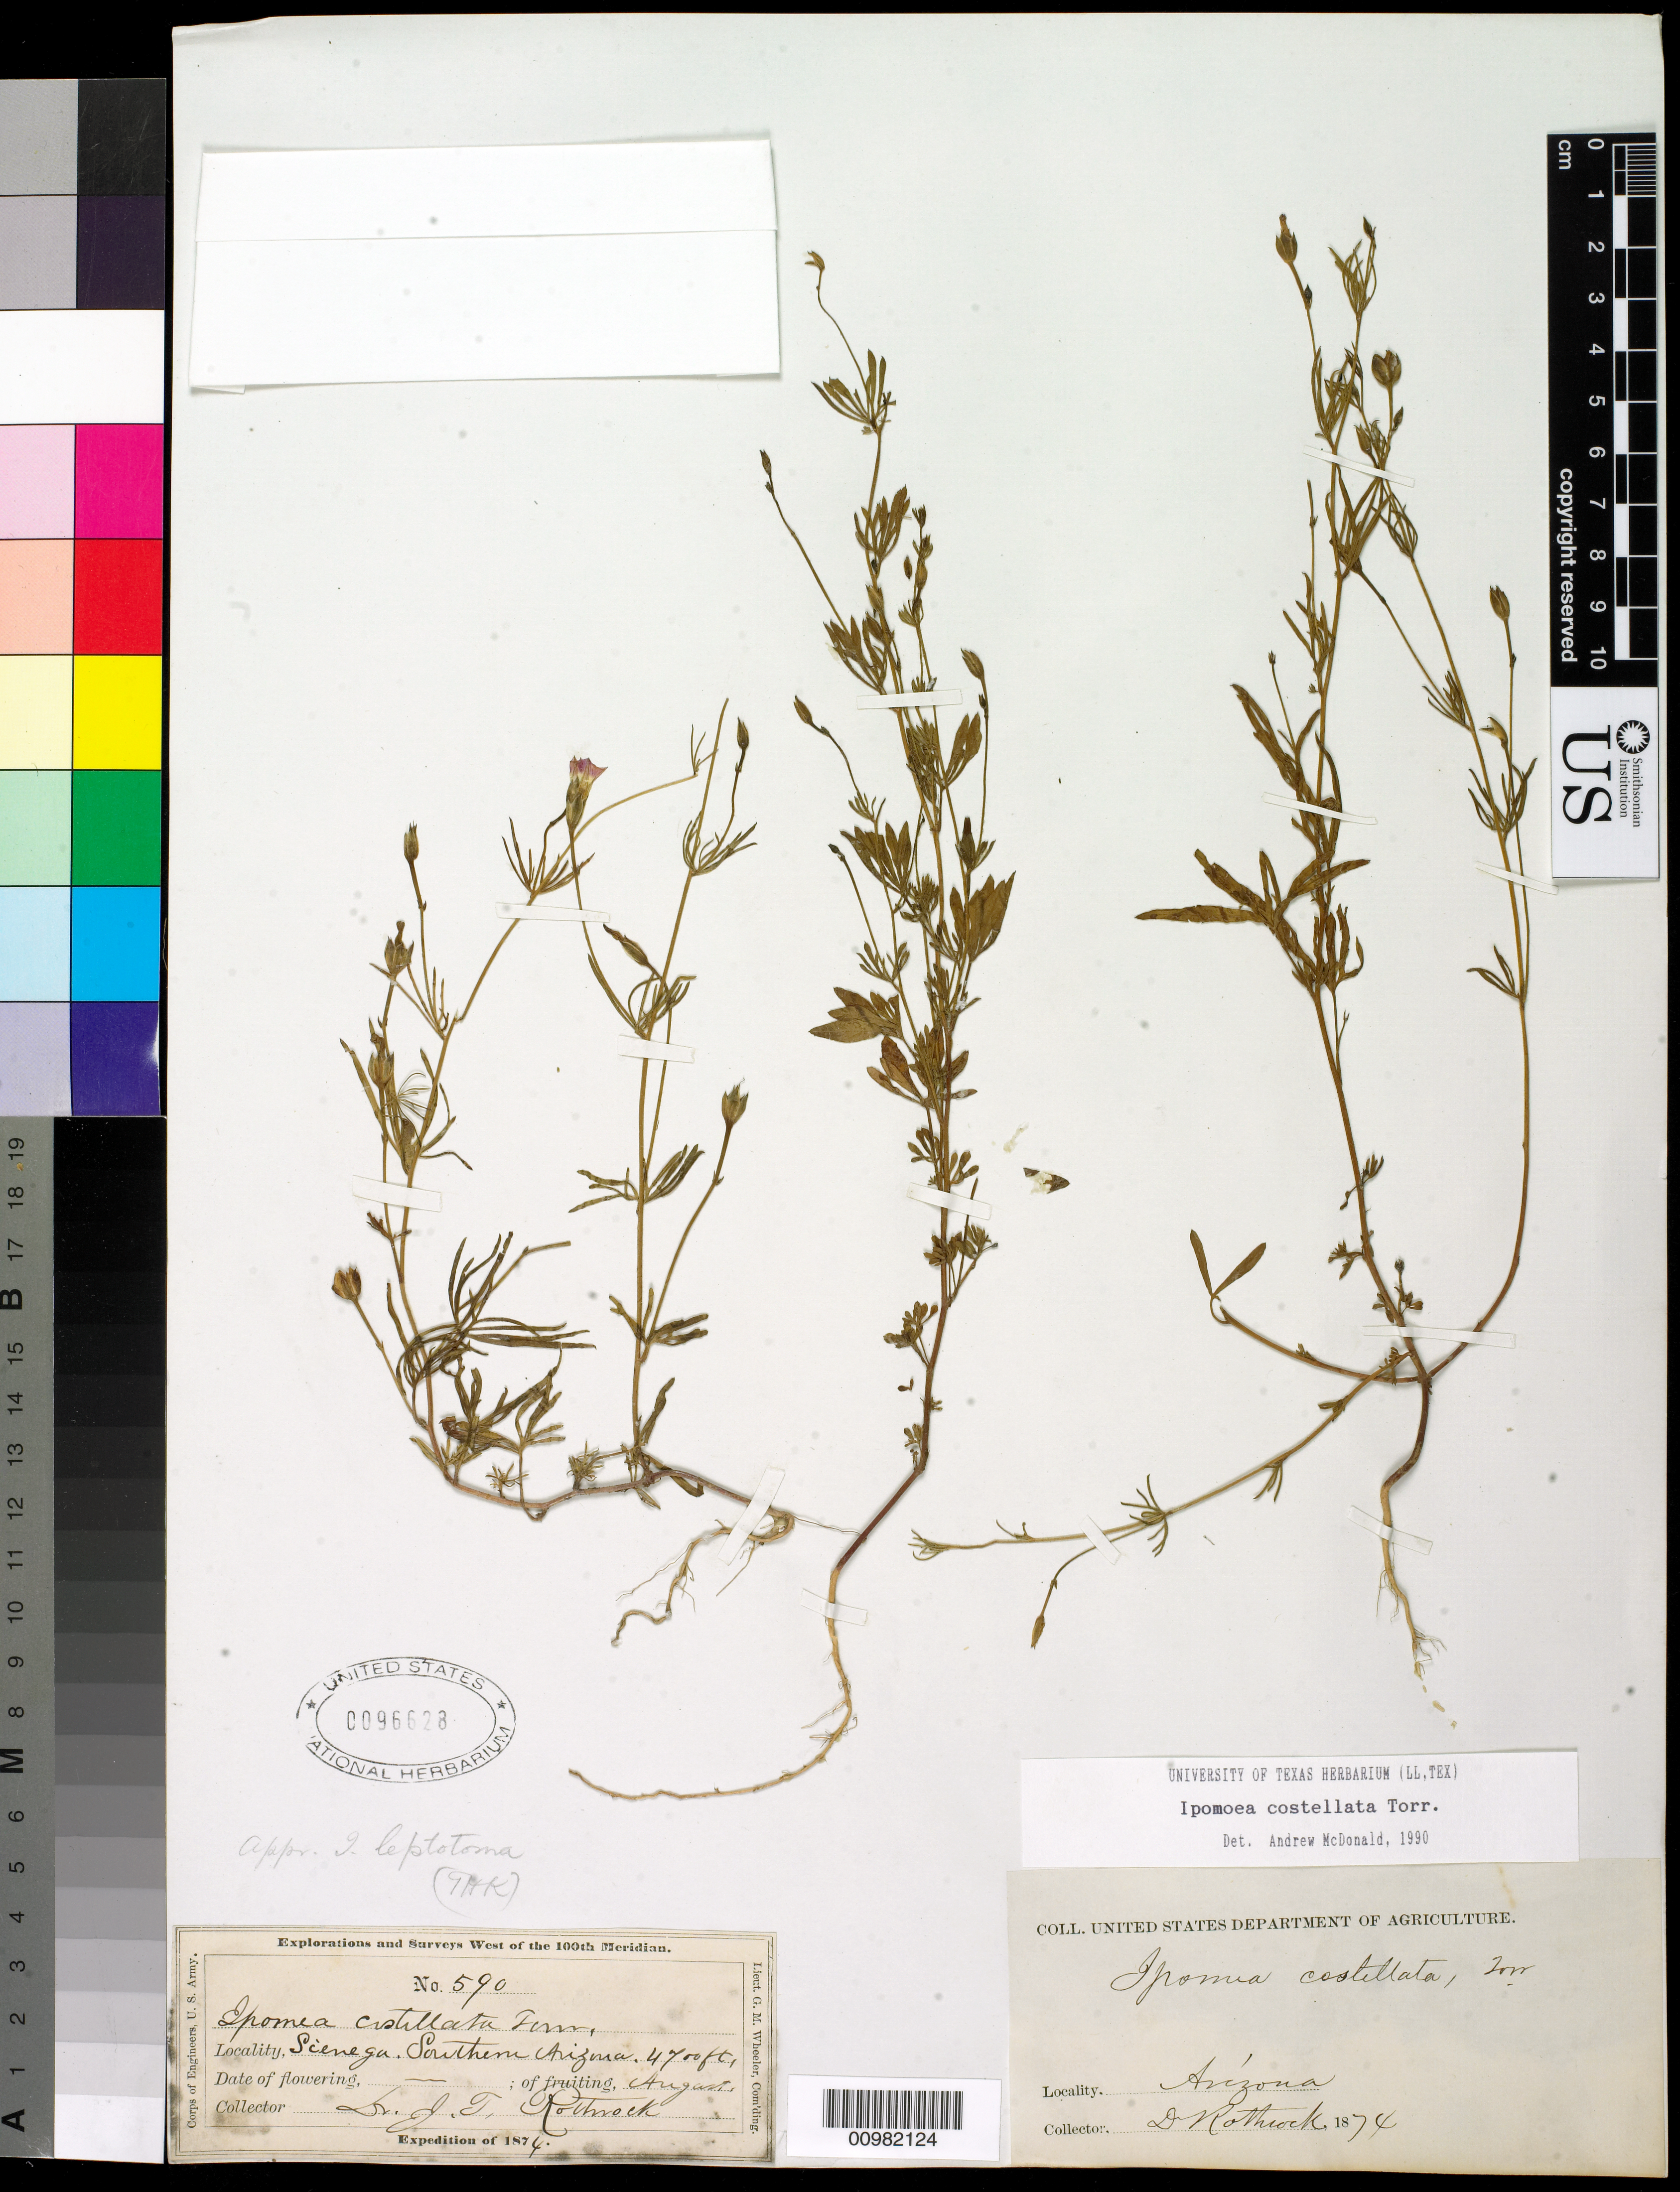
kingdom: Plantae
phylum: Tracheophyta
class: Magnoliopsida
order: Solanales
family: Convolvulaceae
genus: Ipomoea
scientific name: Ipomoea costellata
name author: Torr.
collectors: J. T. Rothrock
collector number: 590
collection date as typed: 1874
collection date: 1874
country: United States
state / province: Arizona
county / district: Graham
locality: Sienega. Southern Arizona.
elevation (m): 1433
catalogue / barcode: US 96628